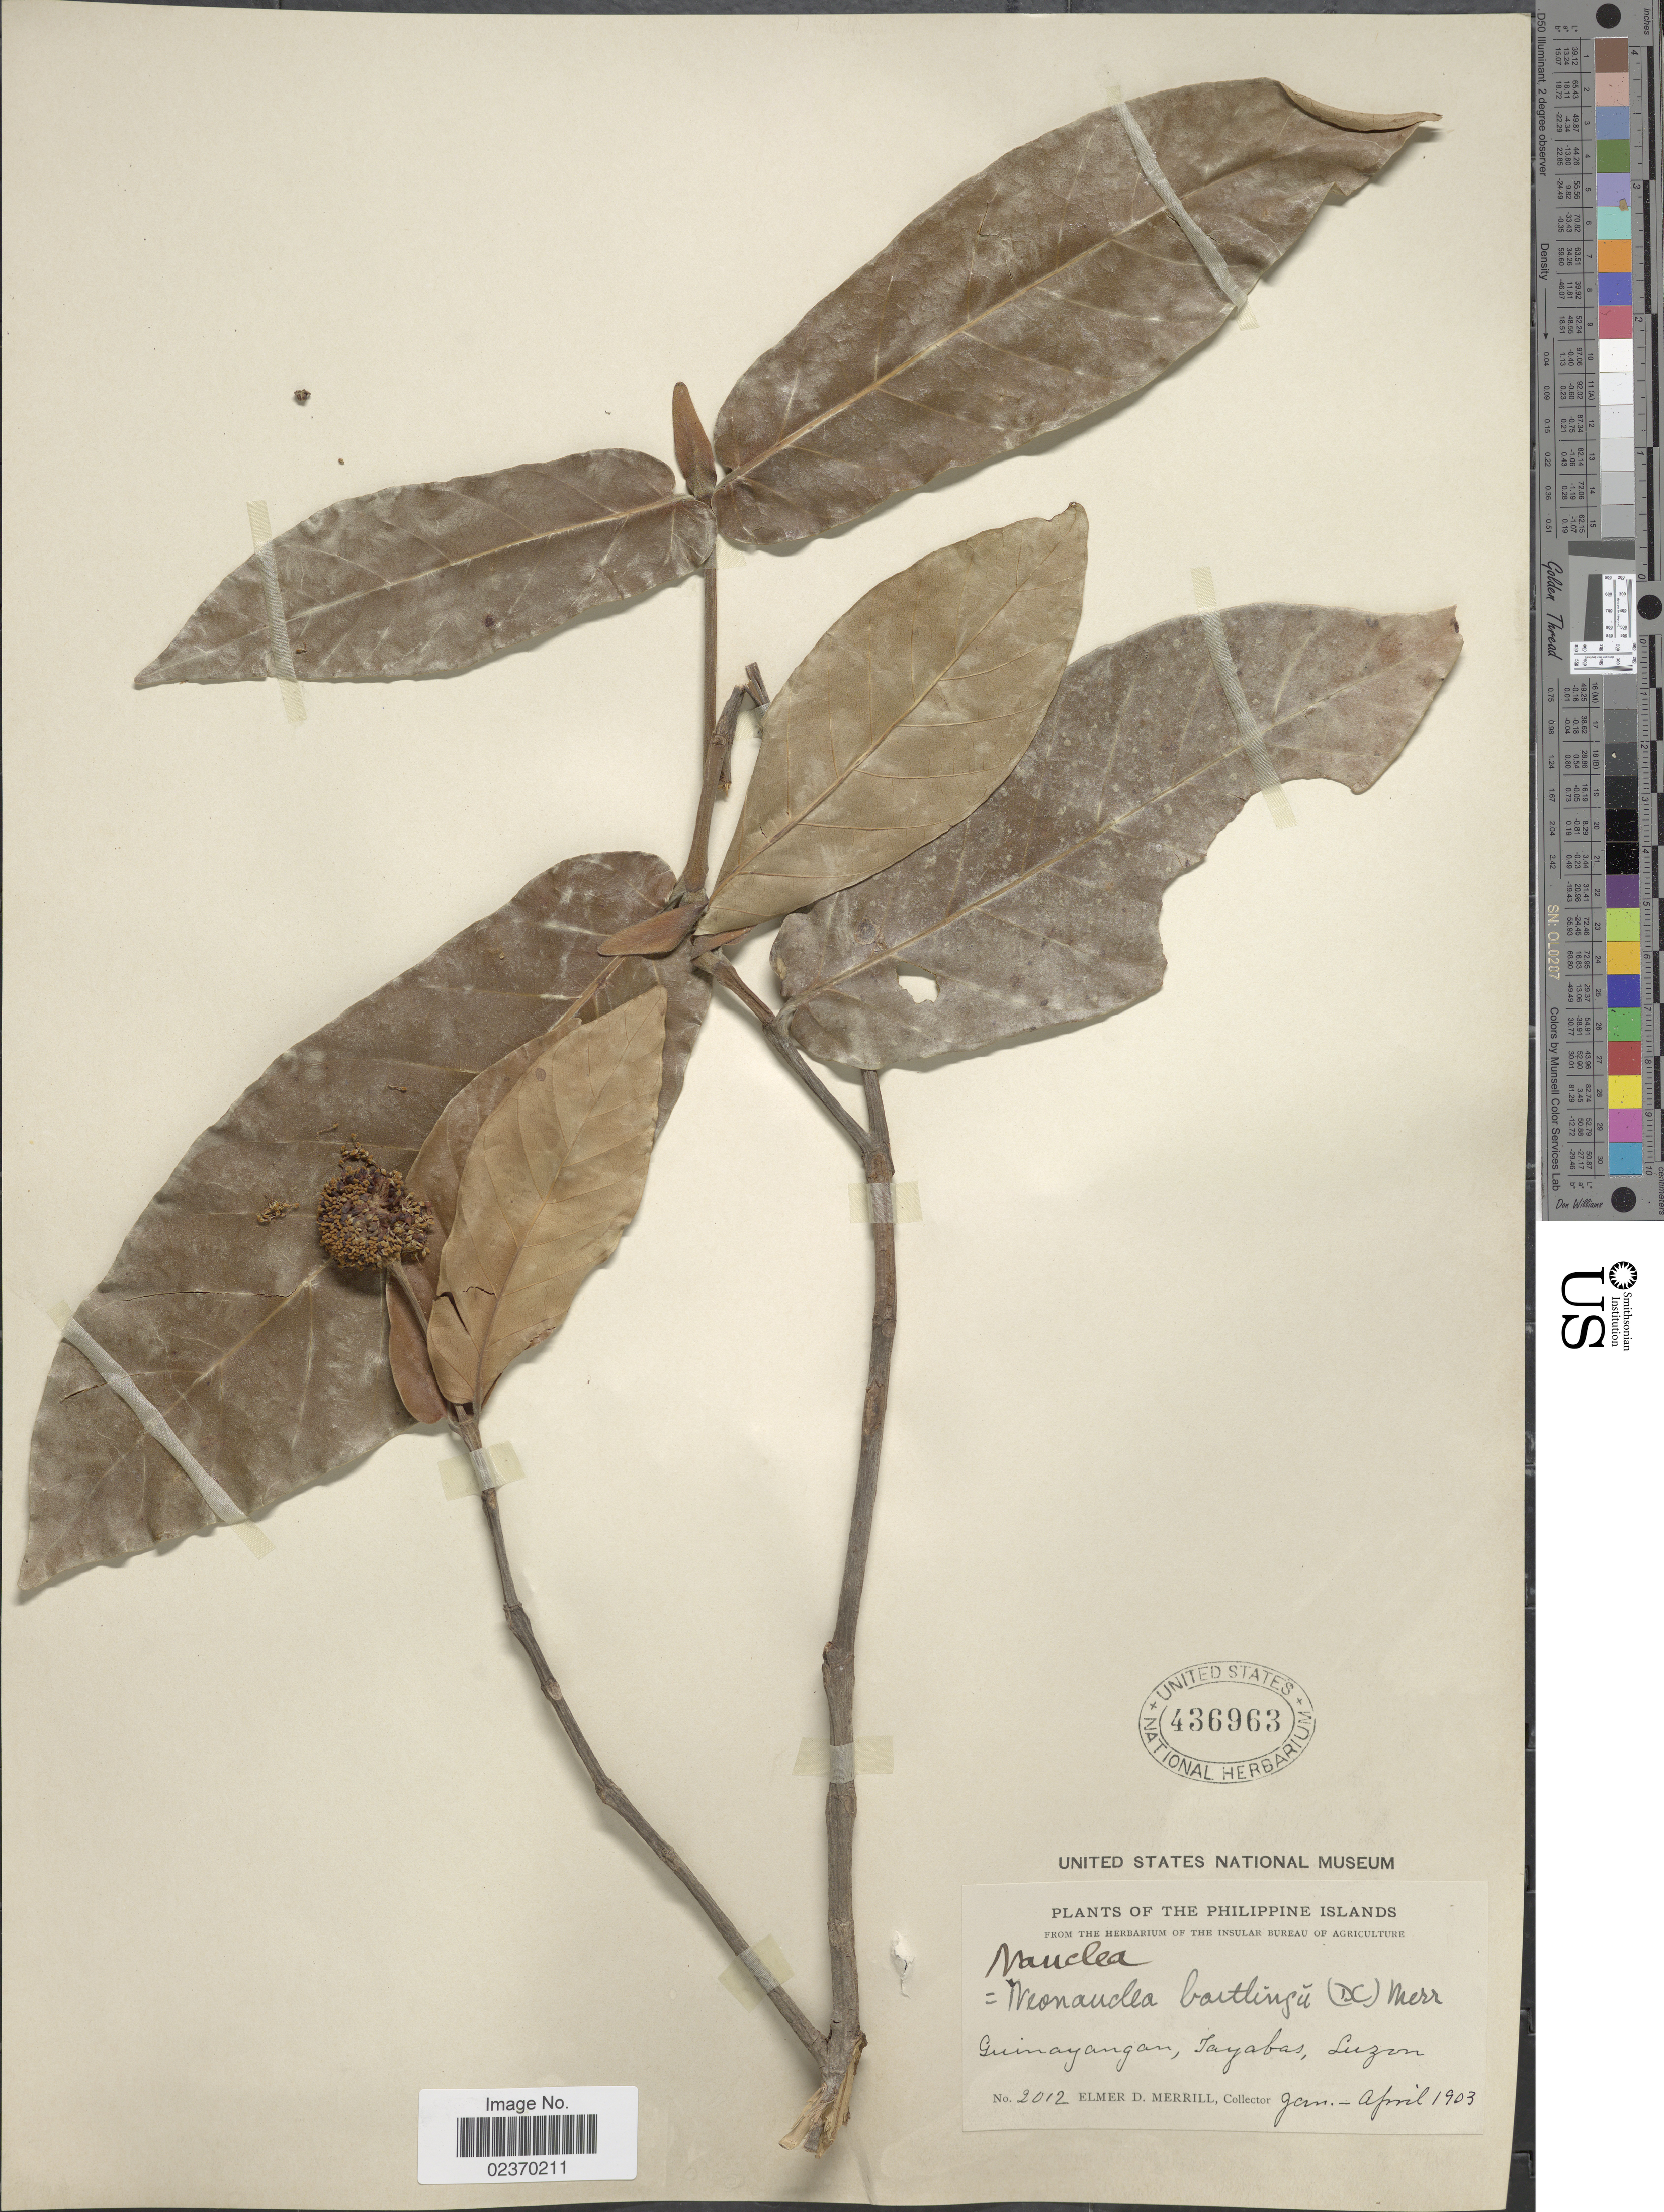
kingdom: Plantae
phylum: Tracheophyta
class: Magnoliopsida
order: Gentianales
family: Rubiaceae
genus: Neonauclea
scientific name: Neonauclea bartlingii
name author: (DC.) Merr.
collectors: E. D. Merrill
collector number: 2012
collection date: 1903-01/1903-04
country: Philippines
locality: The Philippine Islands, Guinayangan, Tayabas, Luzon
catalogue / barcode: US 436963